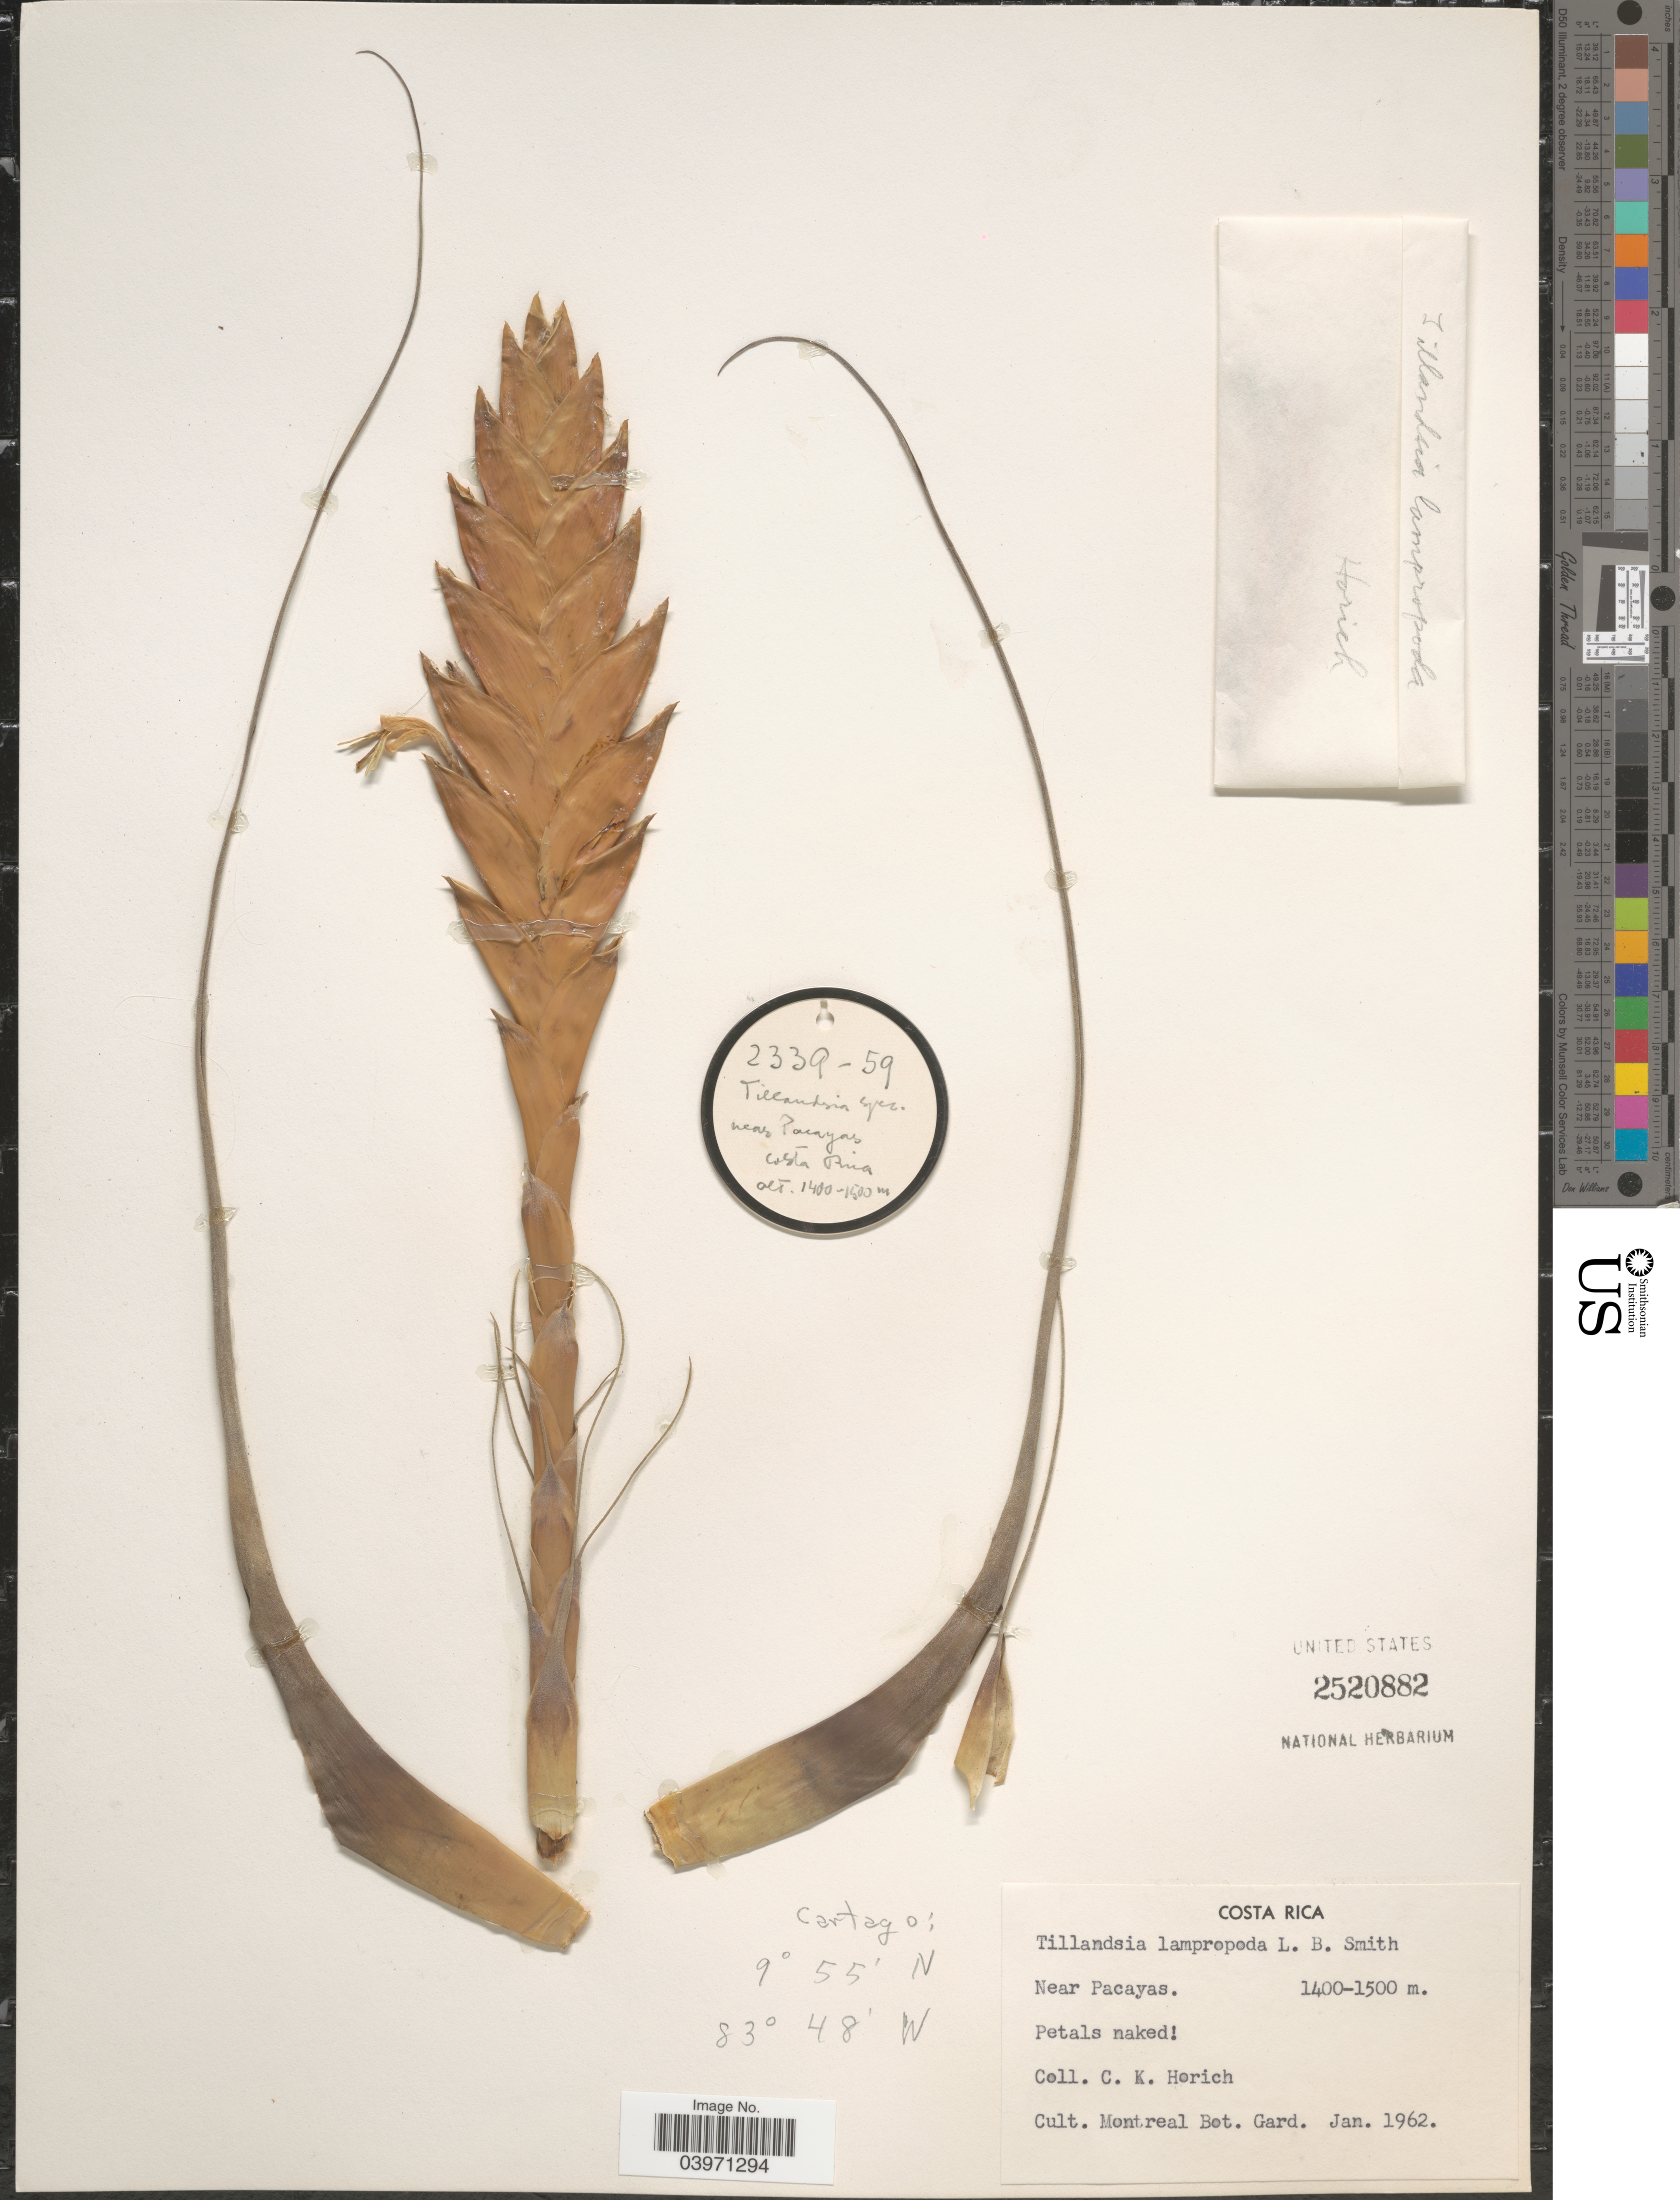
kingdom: Plantae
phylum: Tracheophyta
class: Liliopsida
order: Poales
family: Bromeliaceae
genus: Tillandsia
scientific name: Tillandsia lampropoda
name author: L.B. Sm.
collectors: C. K. Horich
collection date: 1962-01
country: Canada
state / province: Quebec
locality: Montreal Bot. Gard.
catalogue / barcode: US 2520882